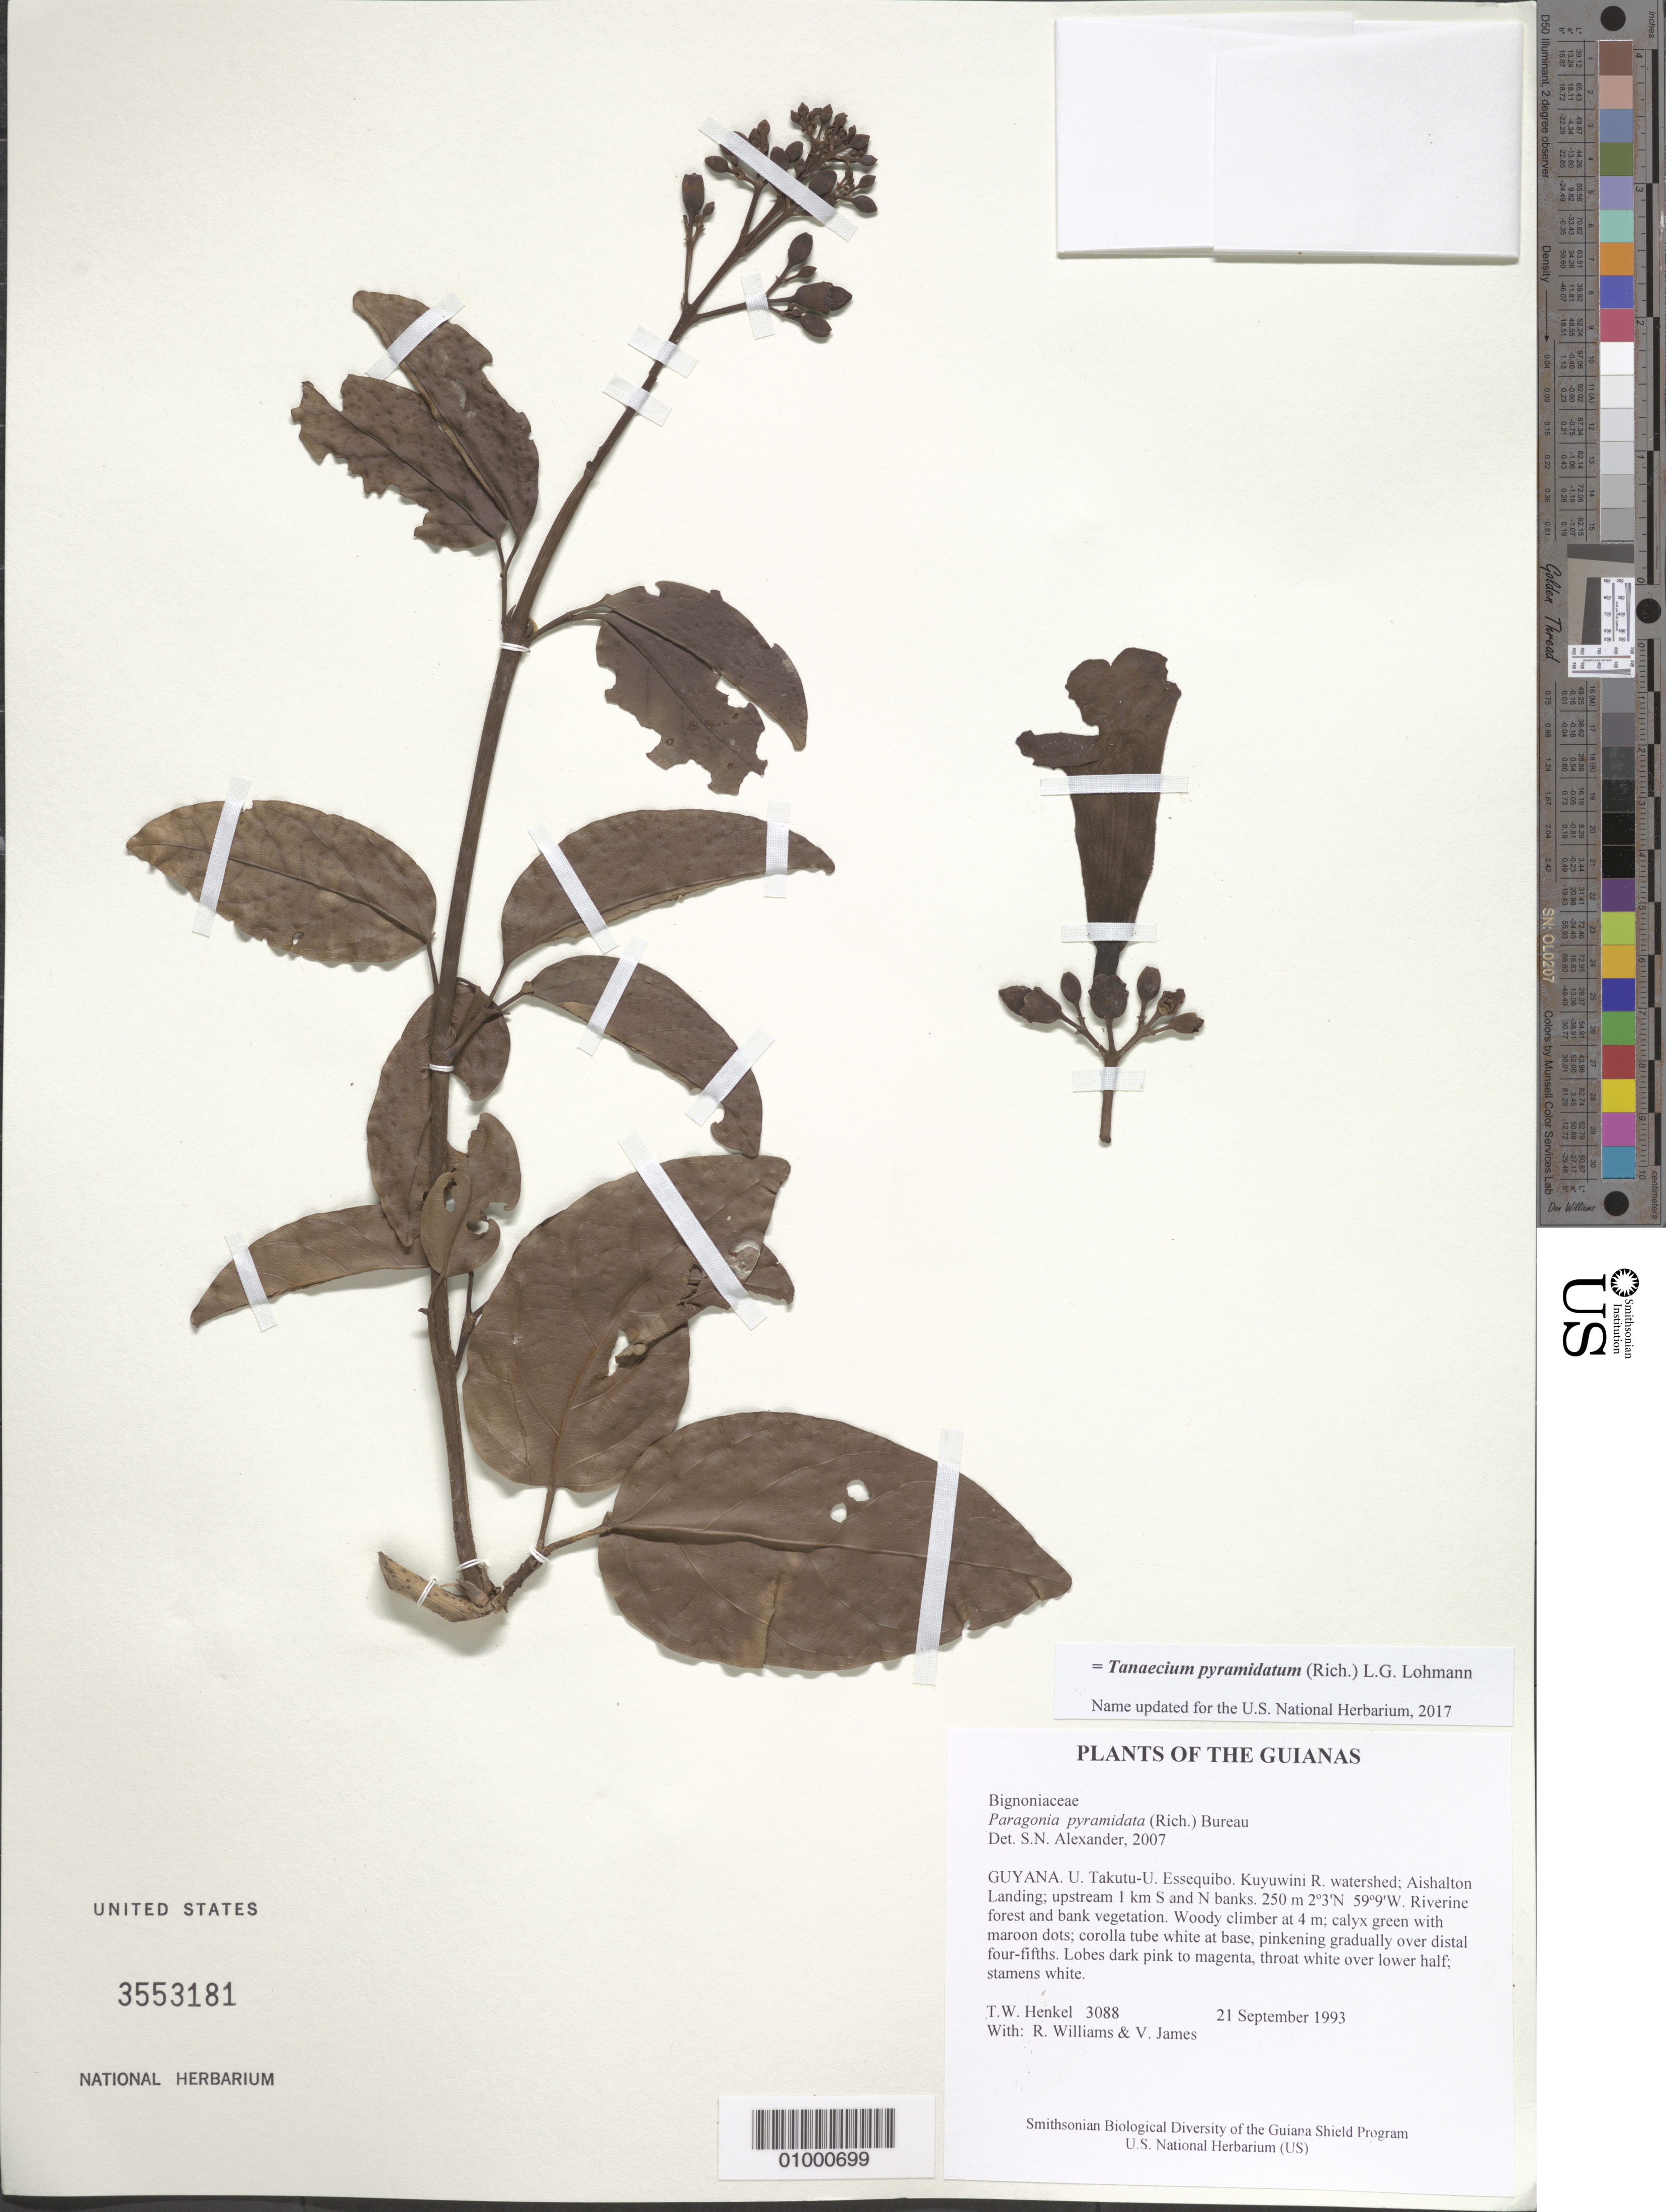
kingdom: Plantae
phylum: Tracheophyta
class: Magnoliopsida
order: Lamiales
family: Bignoniaceae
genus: Tanaecium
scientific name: Tanaecium pyramidatum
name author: (Rich.) L.G. Lohmann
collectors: T. Henkel, R. Williams & V. James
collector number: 3088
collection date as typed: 21 September 1993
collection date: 1993-09-21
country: Guyana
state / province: U. Takutu-U. Essequibo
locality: Kuyuwini R. watershed; Aishalton Landing; upstream 1 km S and N banks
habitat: Riverine forest and bank vegetation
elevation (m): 250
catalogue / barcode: US 3553181